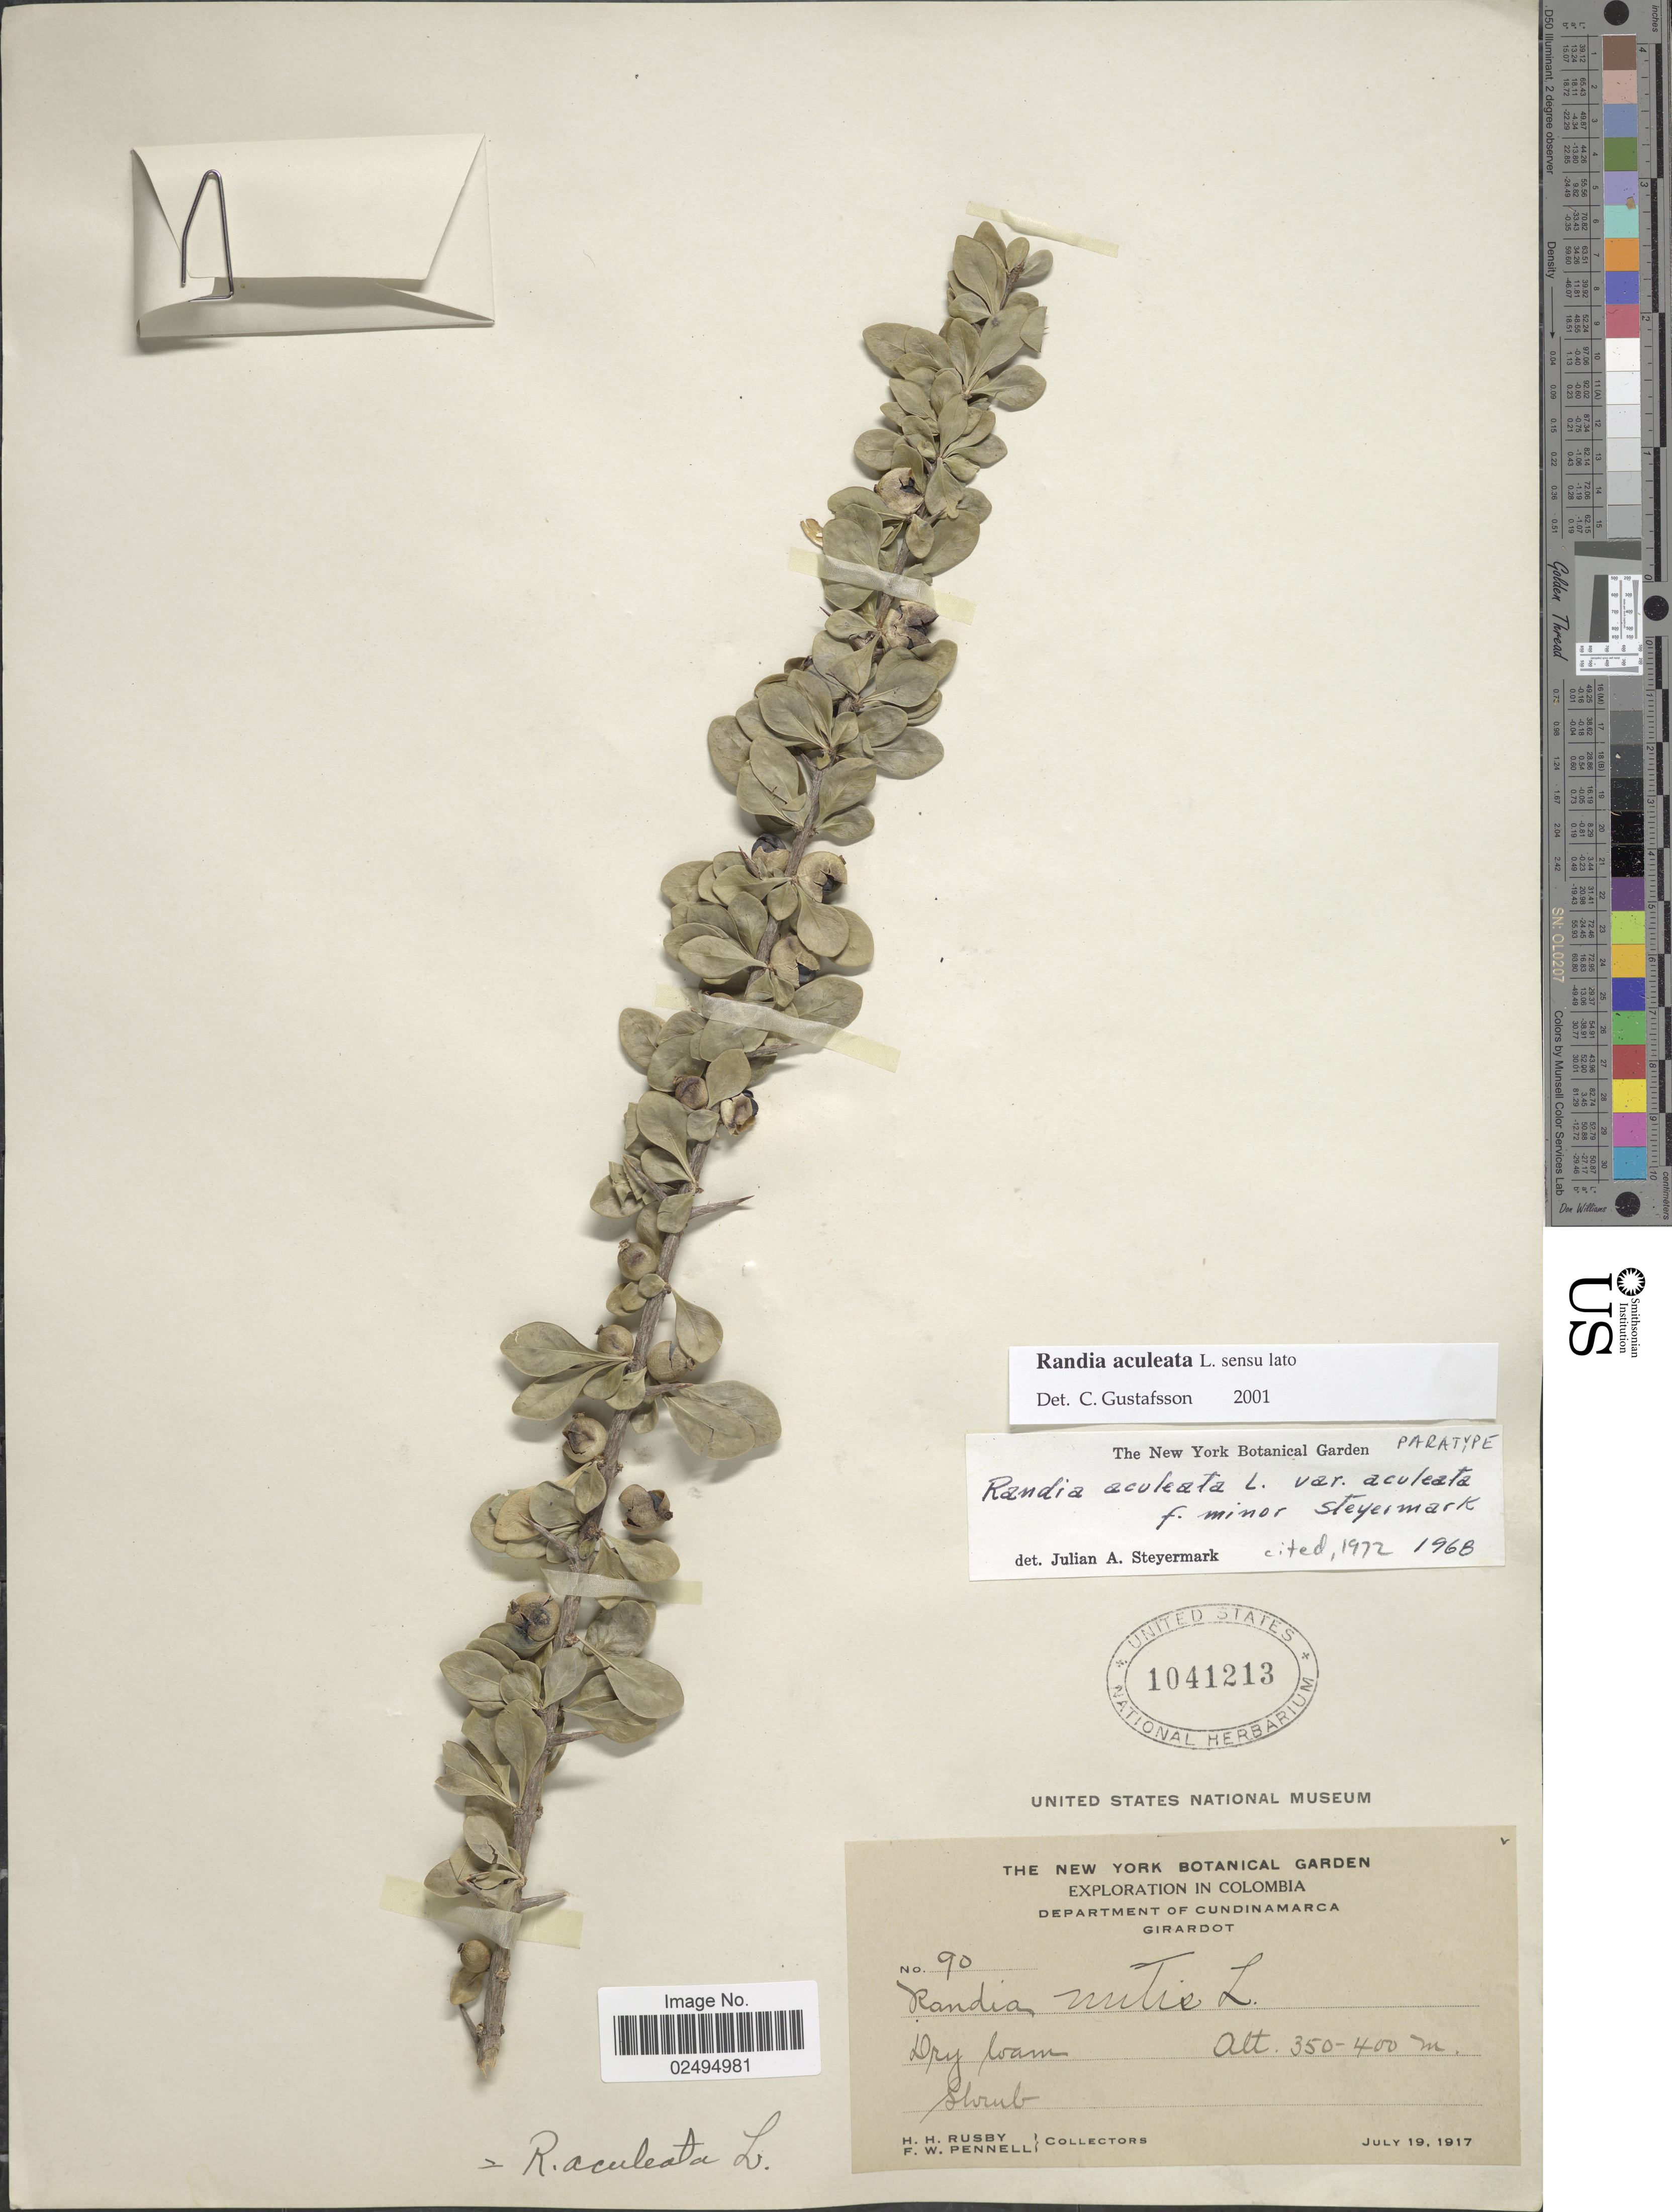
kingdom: Plantae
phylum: Tracheophyta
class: Magnoliopsida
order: Gentianales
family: Rubiaceae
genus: Randia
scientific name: Randia aculeata f. minor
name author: Steyerm.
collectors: H. H. Rusby & F. W. Pennell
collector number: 90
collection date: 1917-07-19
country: Colombia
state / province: Cundinamarca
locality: Girardot, dry loam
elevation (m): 350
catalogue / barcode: US 1041213